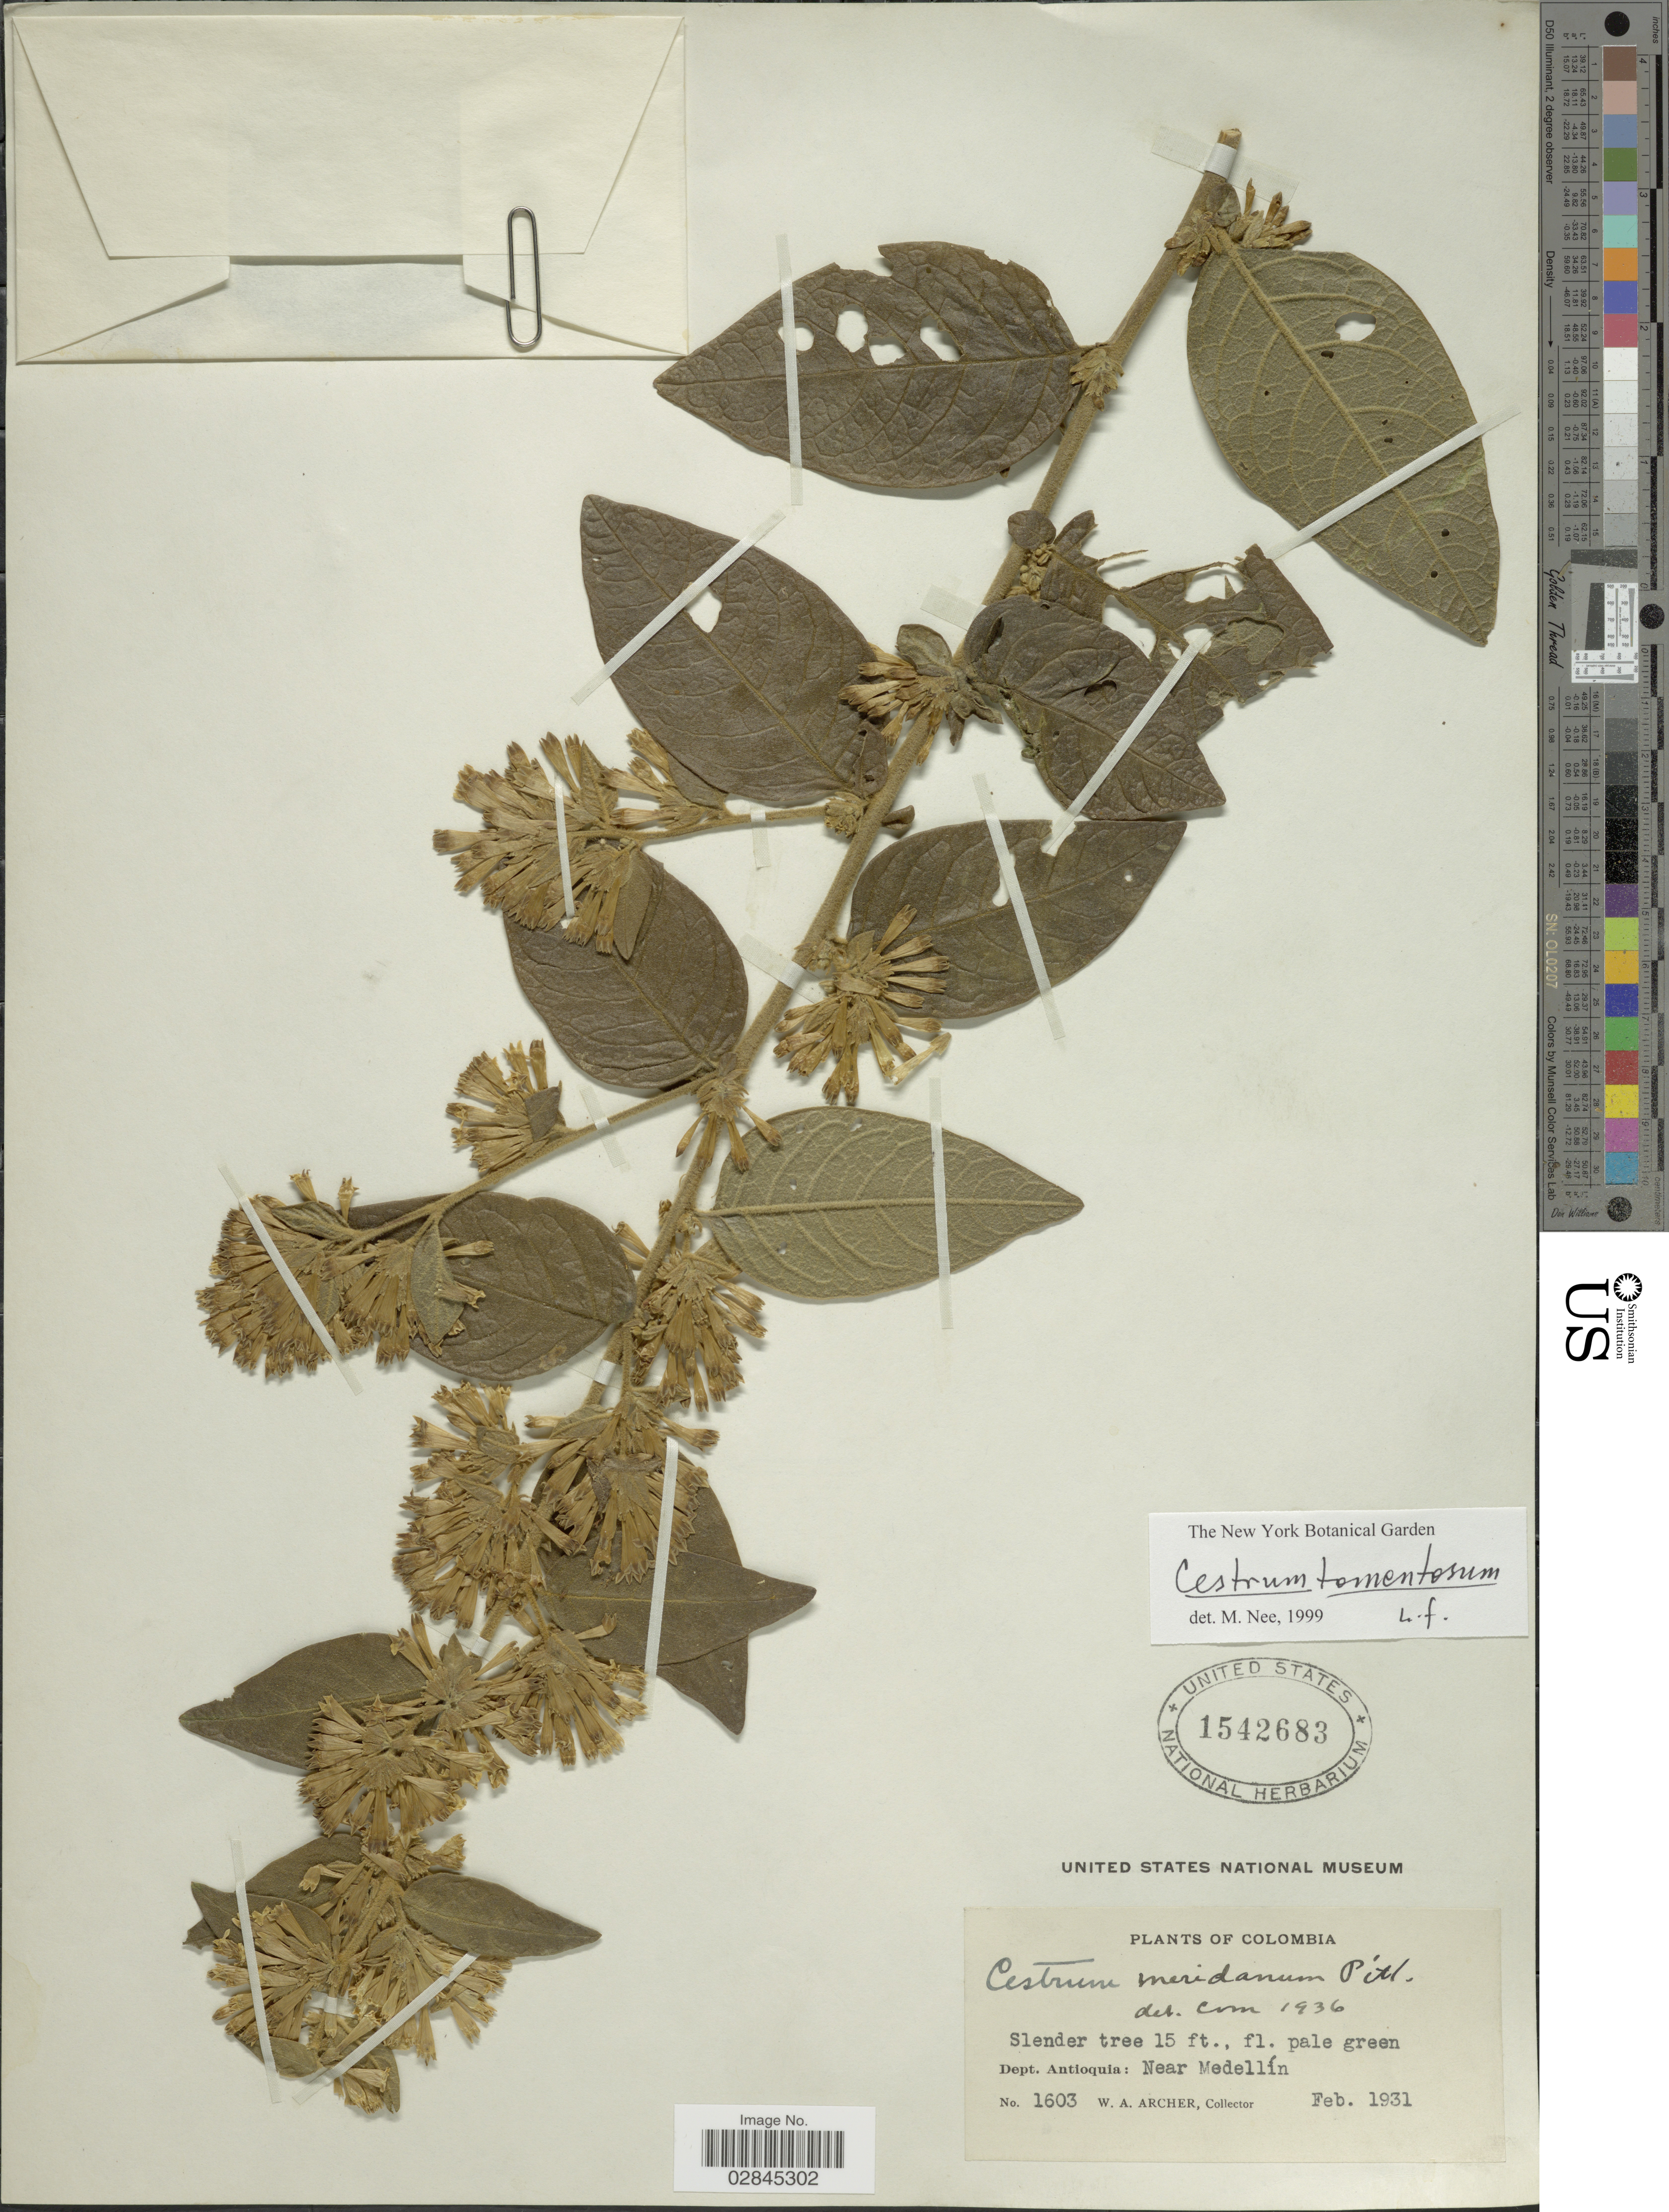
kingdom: Plantae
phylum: Tracheophyta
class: Magnoliopsida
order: Solanales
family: Solanaceae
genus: Cestrum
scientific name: Cestrum tomentosum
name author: L. f.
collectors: W. A. Archer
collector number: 1603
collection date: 1931-02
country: Colombia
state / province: Antioquia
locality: Dept. Antioquia: Near Medellín.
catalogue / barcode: US 1542683